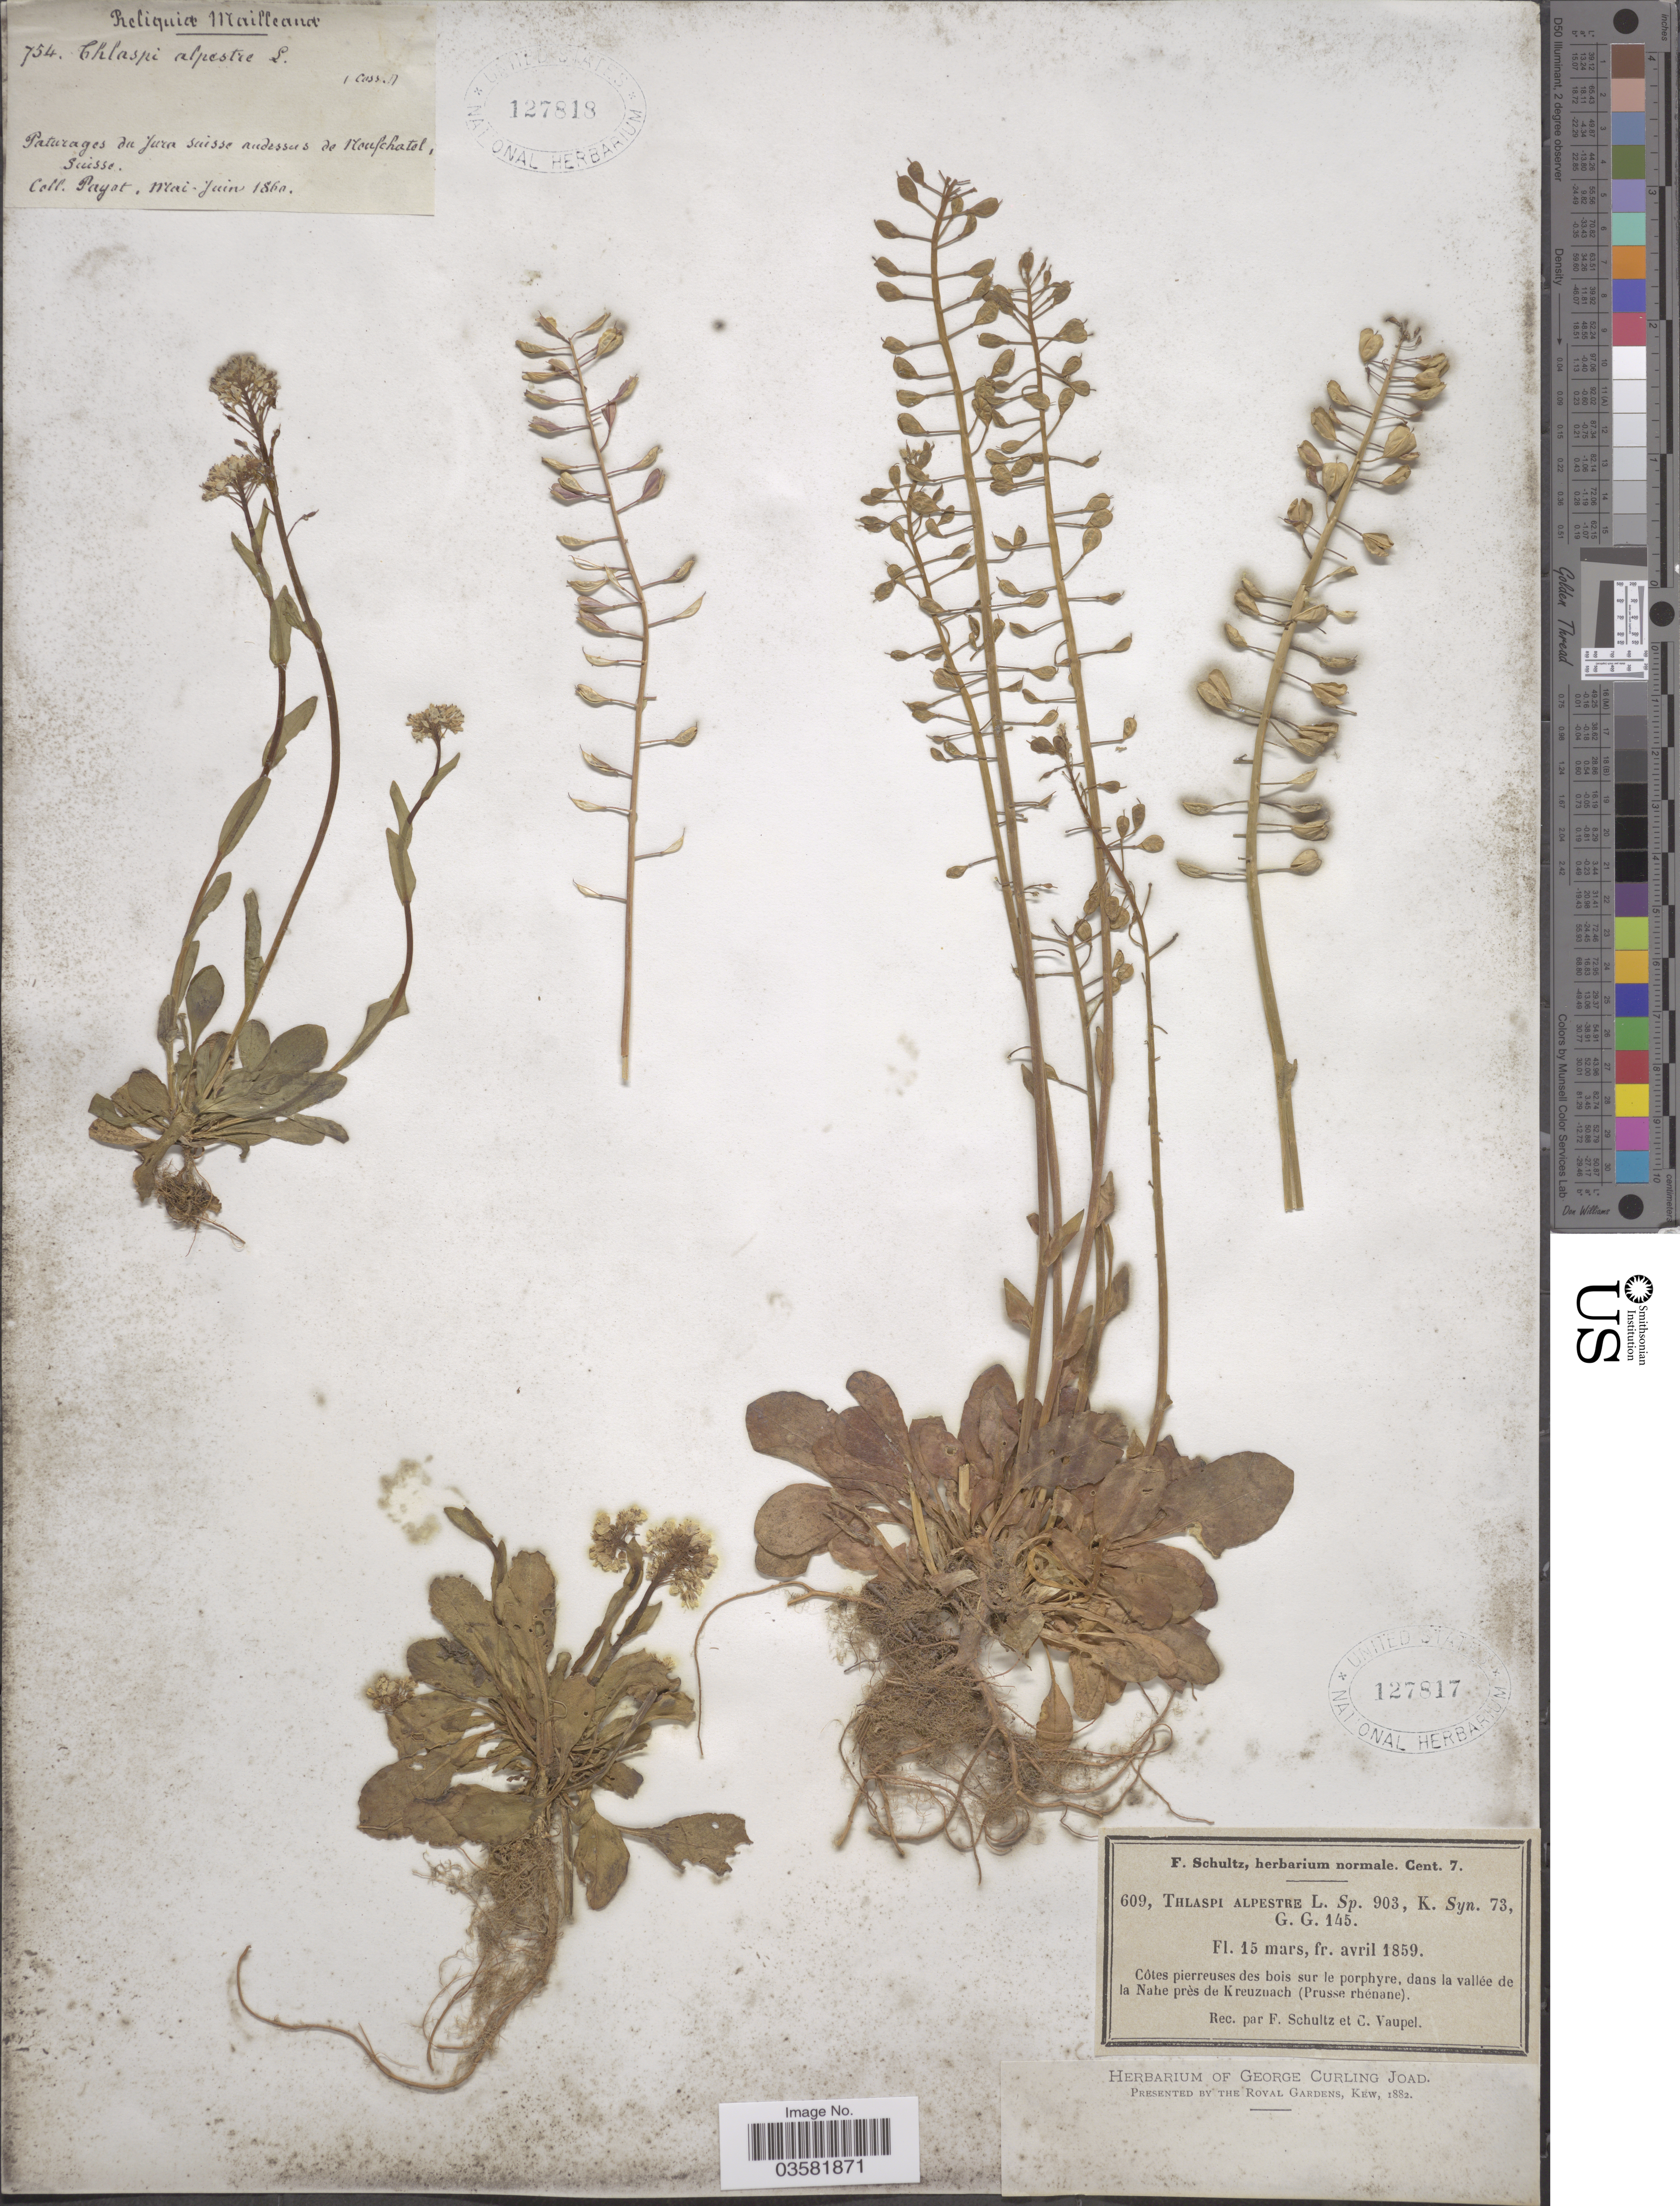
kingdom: Plantae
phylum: Tracheophyta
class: Magnoliopsida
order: Brassicales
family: Brassicaceae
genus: Thlaspi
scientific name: Thlaspi alpestre L. nom. illeg.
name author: L.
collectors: F. Schultz & F. Vaupel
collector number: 609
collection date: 1859-03-15/1859-04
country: Germany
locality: Côtes pierreuses des bois sur le porphyre, dans la vallée de la Nahe près de Kreuznach (Prusse rhénane).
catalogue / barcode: US 127817-2